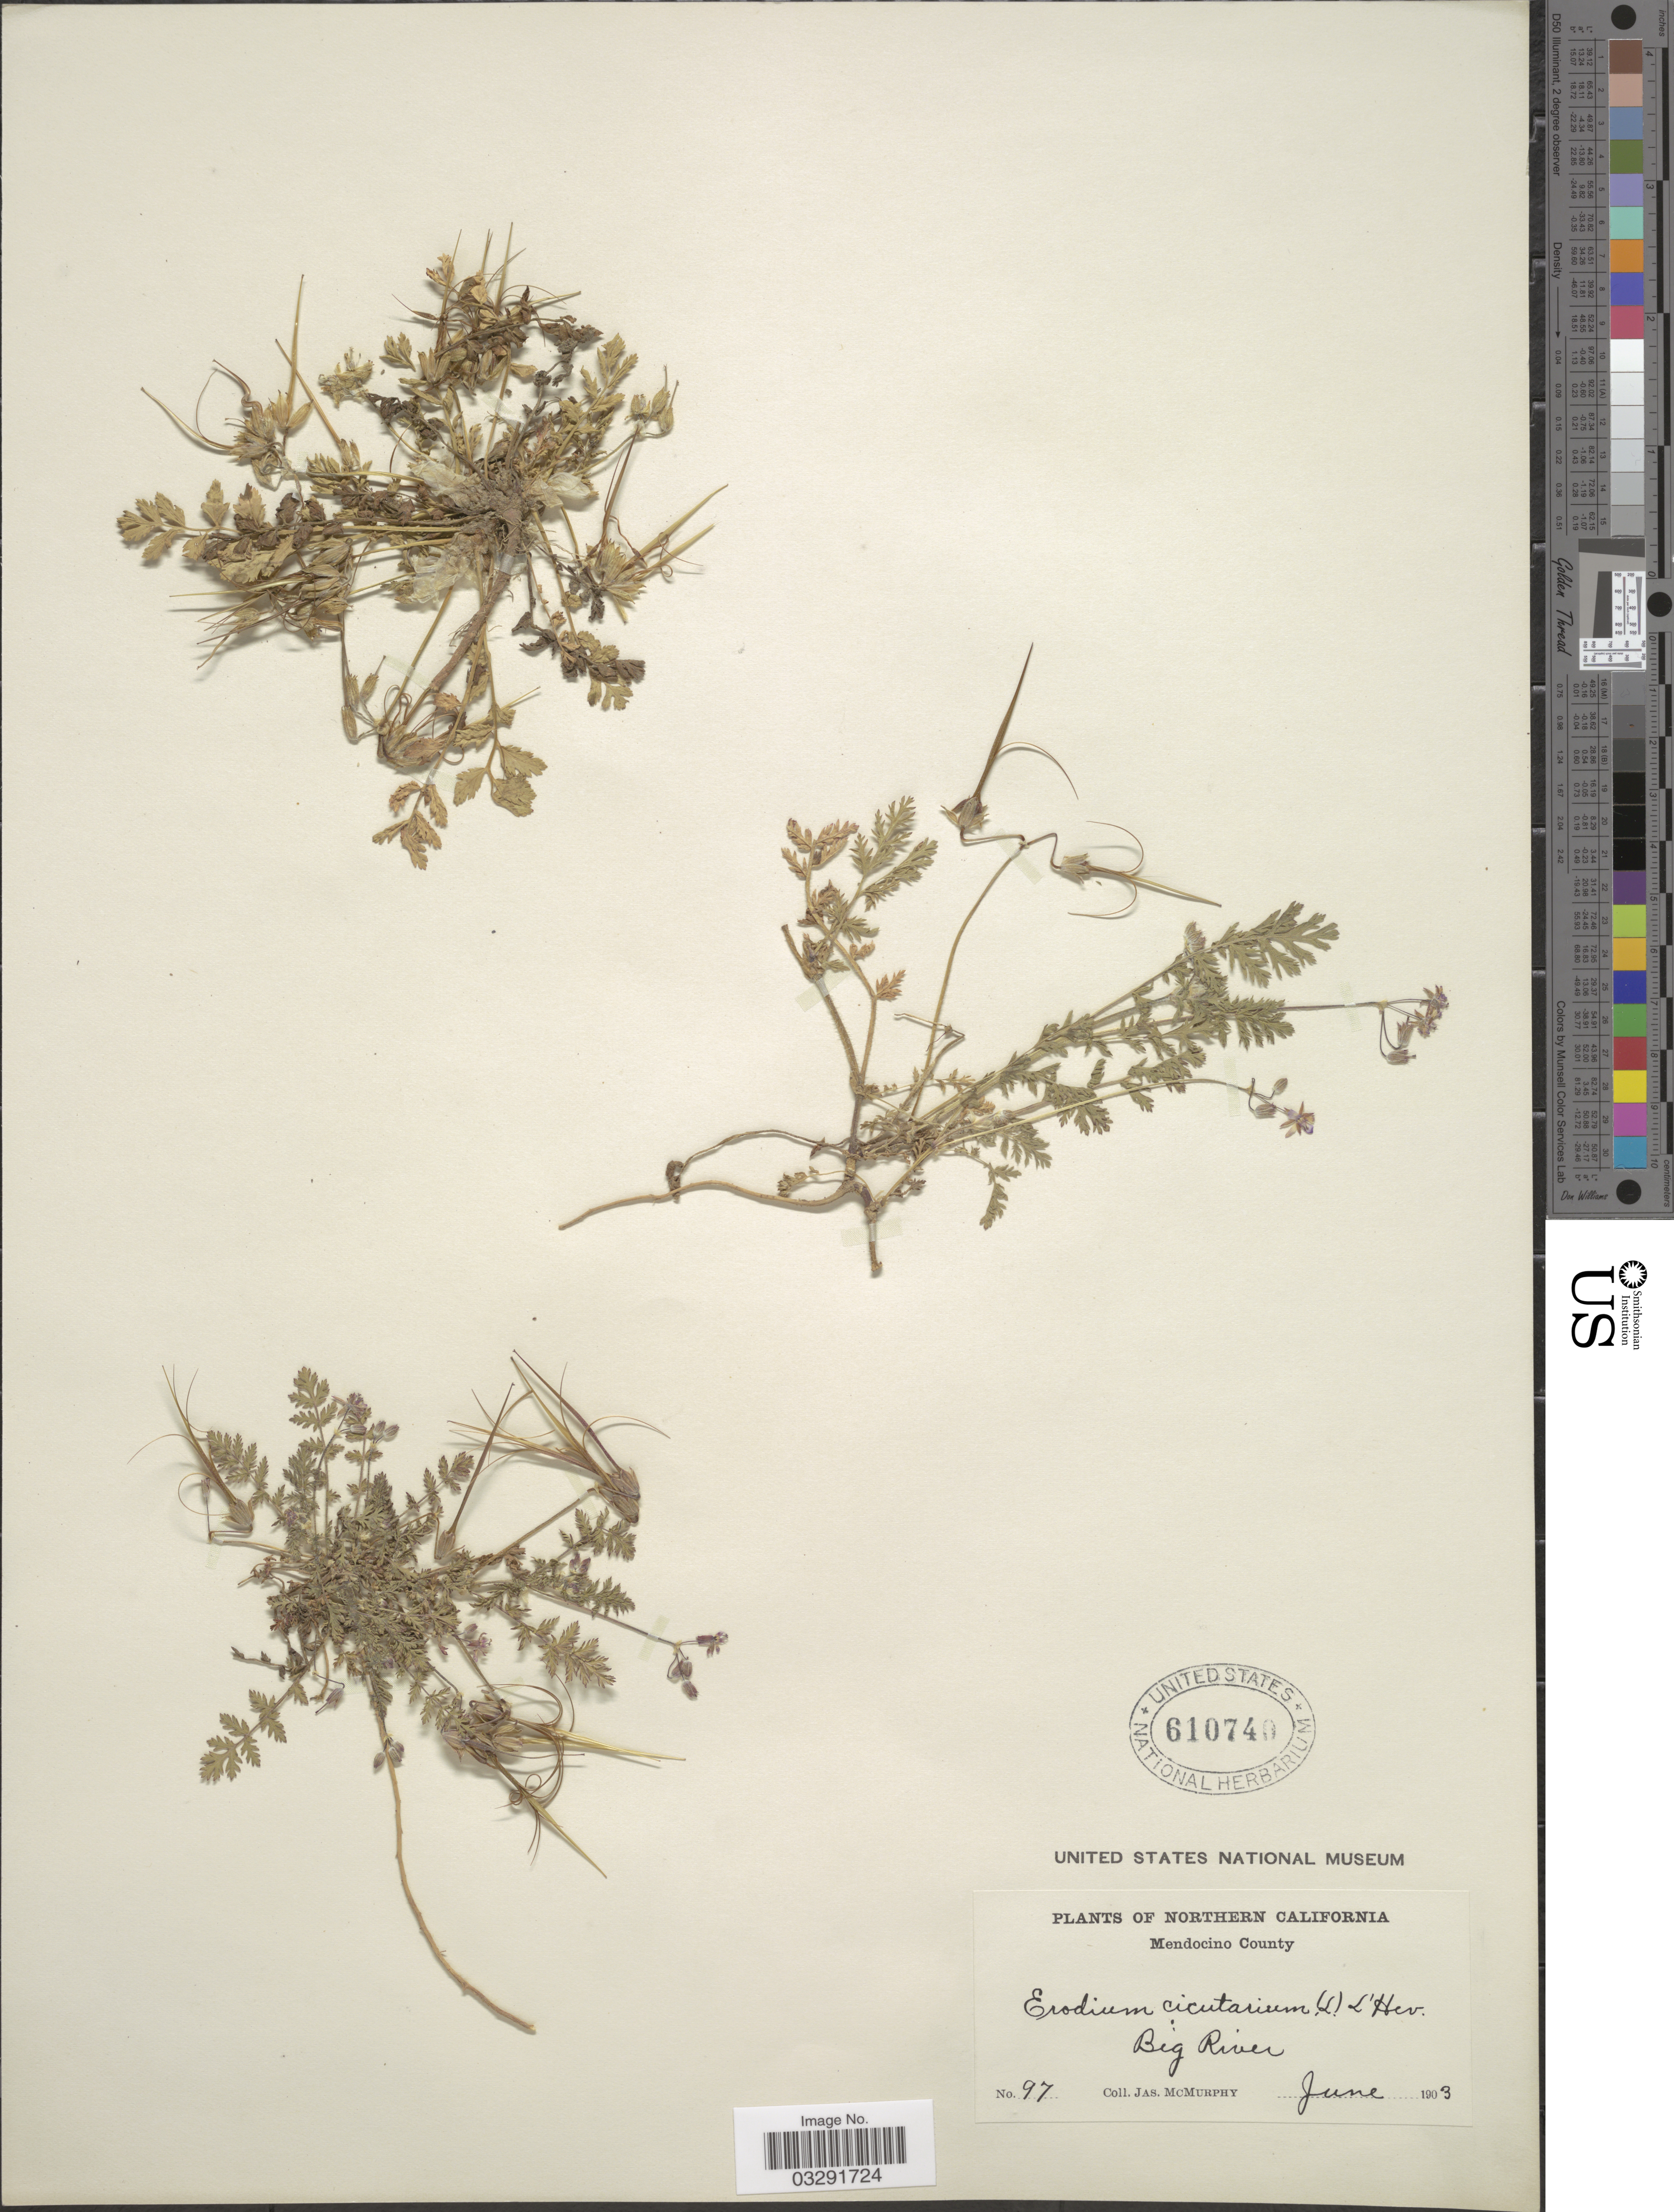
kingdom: Plantae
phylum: Tracheophyta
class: Magnoliopsida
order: Geraniales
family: Geraniaceae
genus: Erodium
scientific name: Erodium cicutarium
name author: (L.) L'Hér.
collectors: J. McMurphy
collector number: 97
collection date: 1903-06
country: United States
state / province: California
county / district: Mendocino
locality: Northern California. Mendocino County. Big River.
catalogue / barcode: US 610740